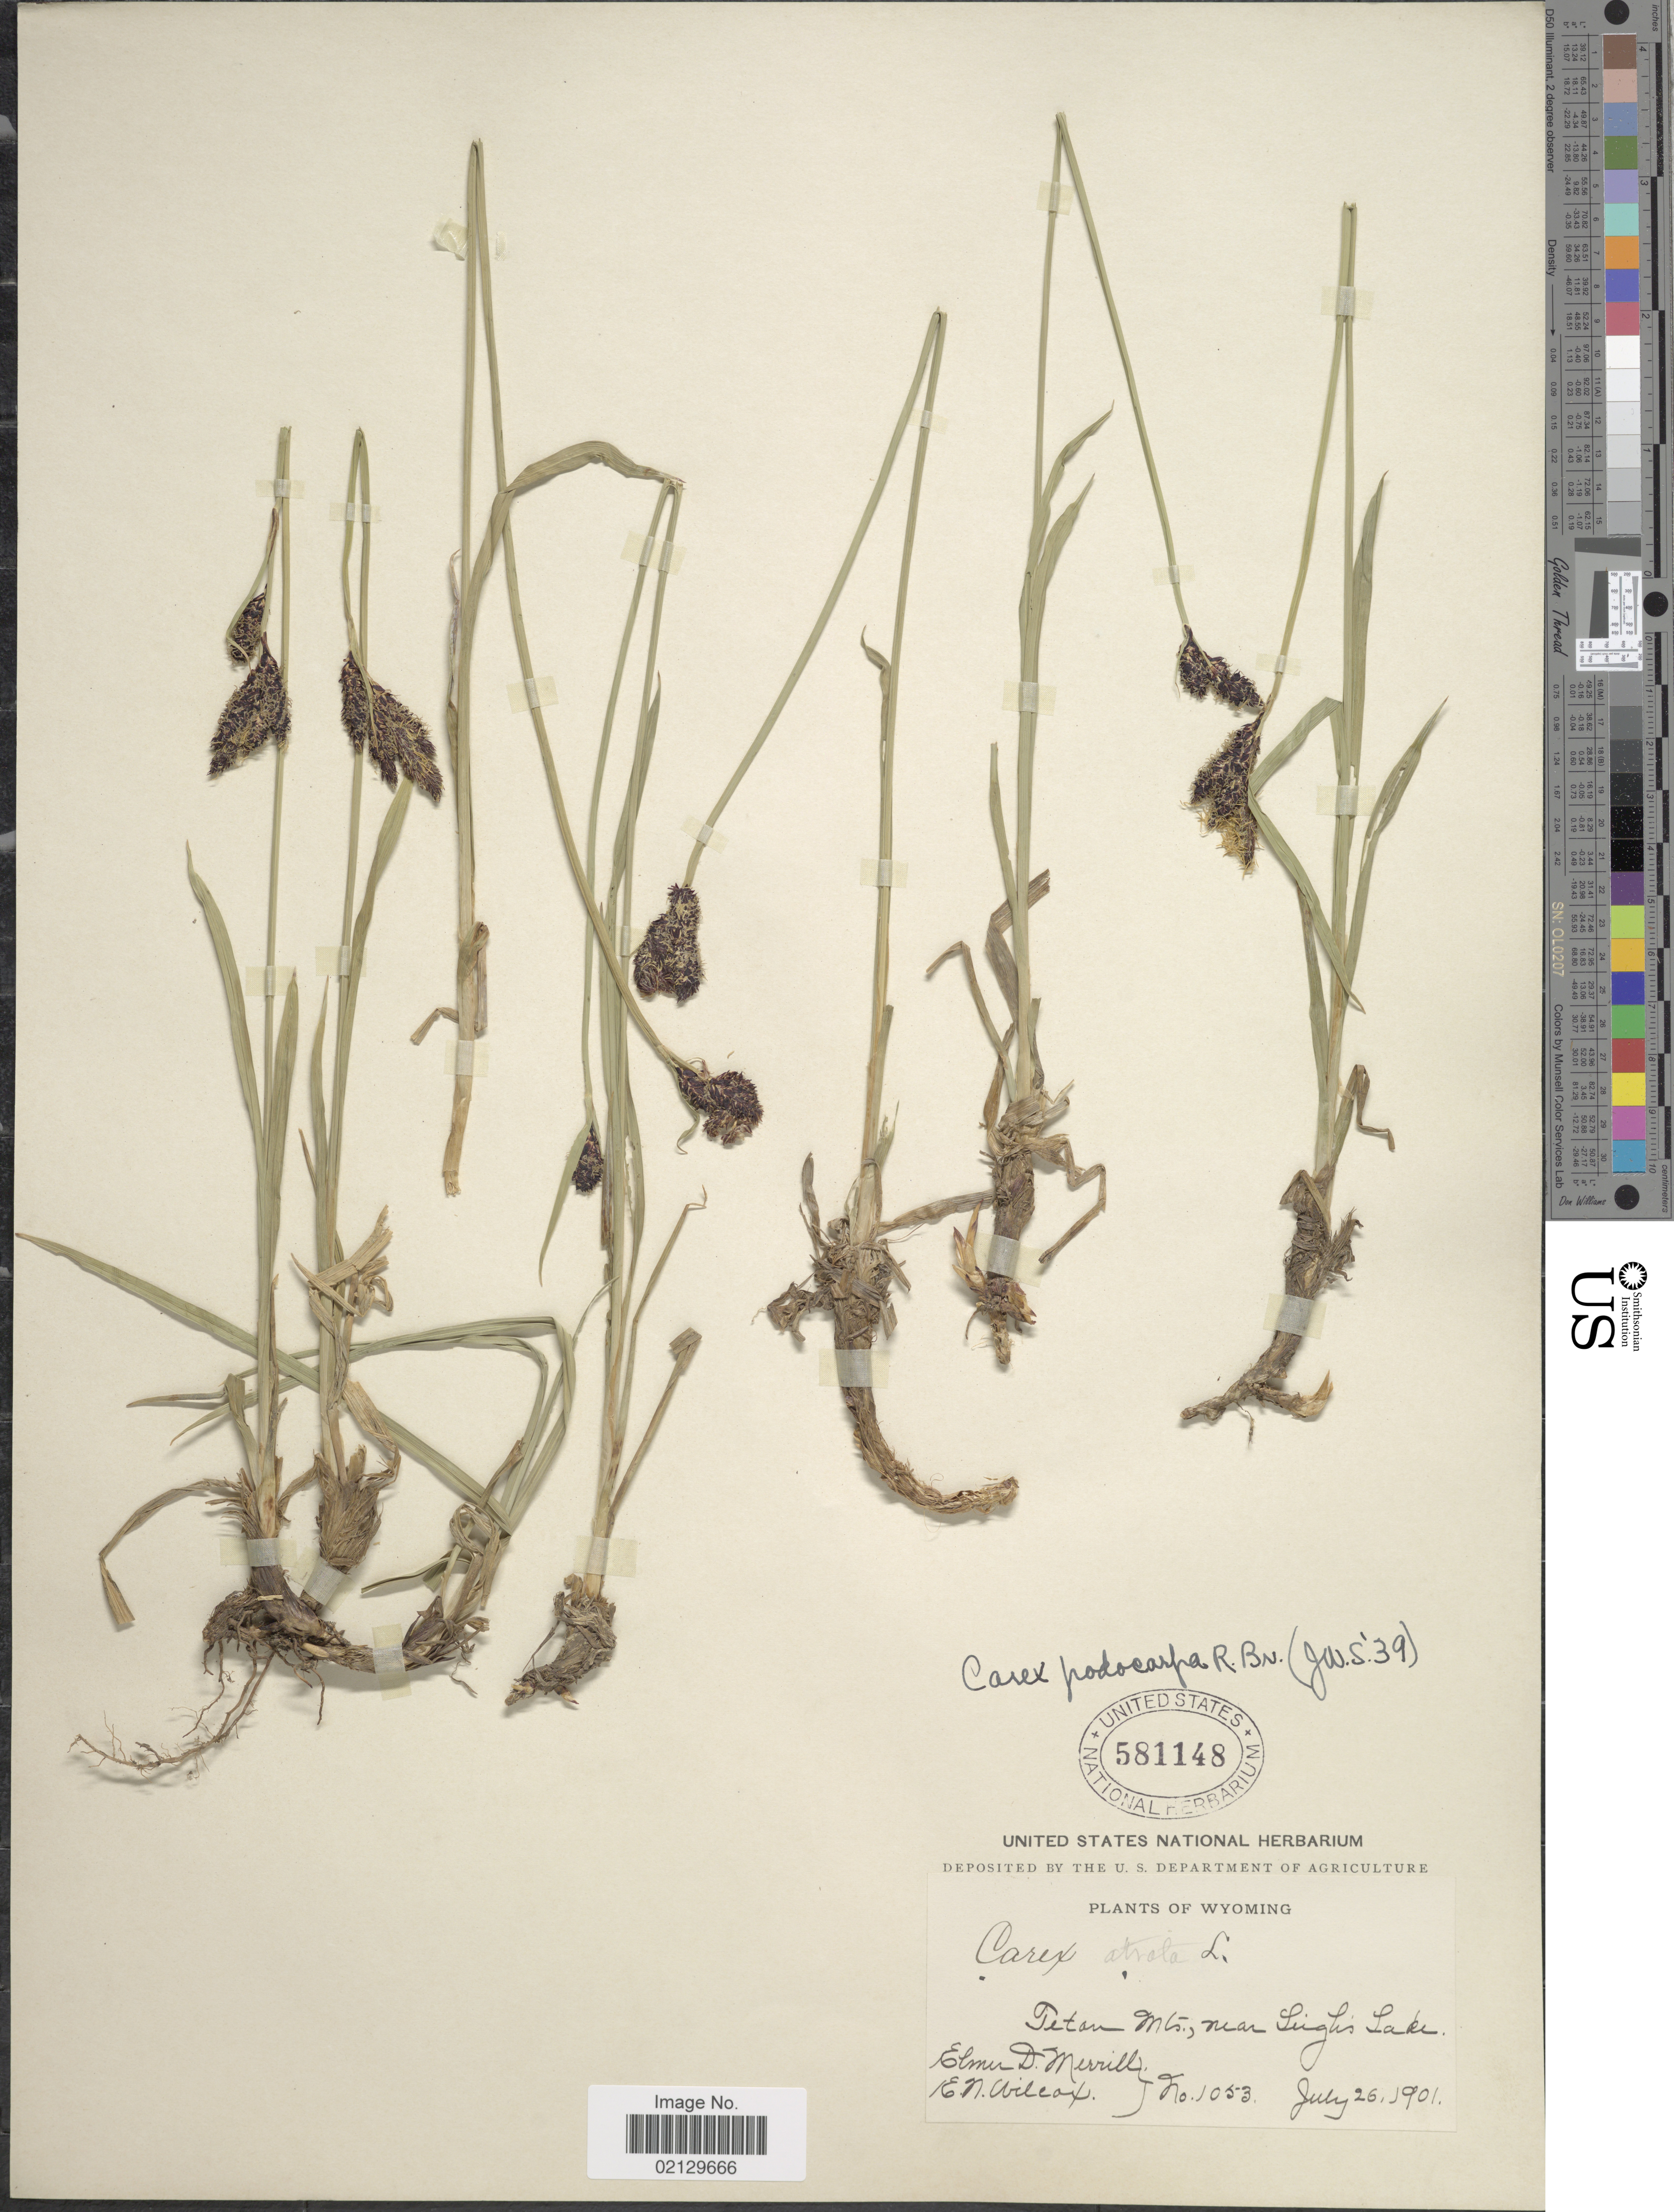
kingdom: Plantae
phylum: Tracheophyta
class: Liliopsida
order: Poales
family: Cyperaceae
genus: Carex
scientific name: Carex podocarpa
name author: R. Br.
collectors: E. D. Merrill & E. Wilcox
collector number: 1053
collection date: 1901-07-26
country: United States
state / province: Wyoming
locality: Wyoming, Teton Mts., near Seighs Lake.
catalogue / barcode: US 581148